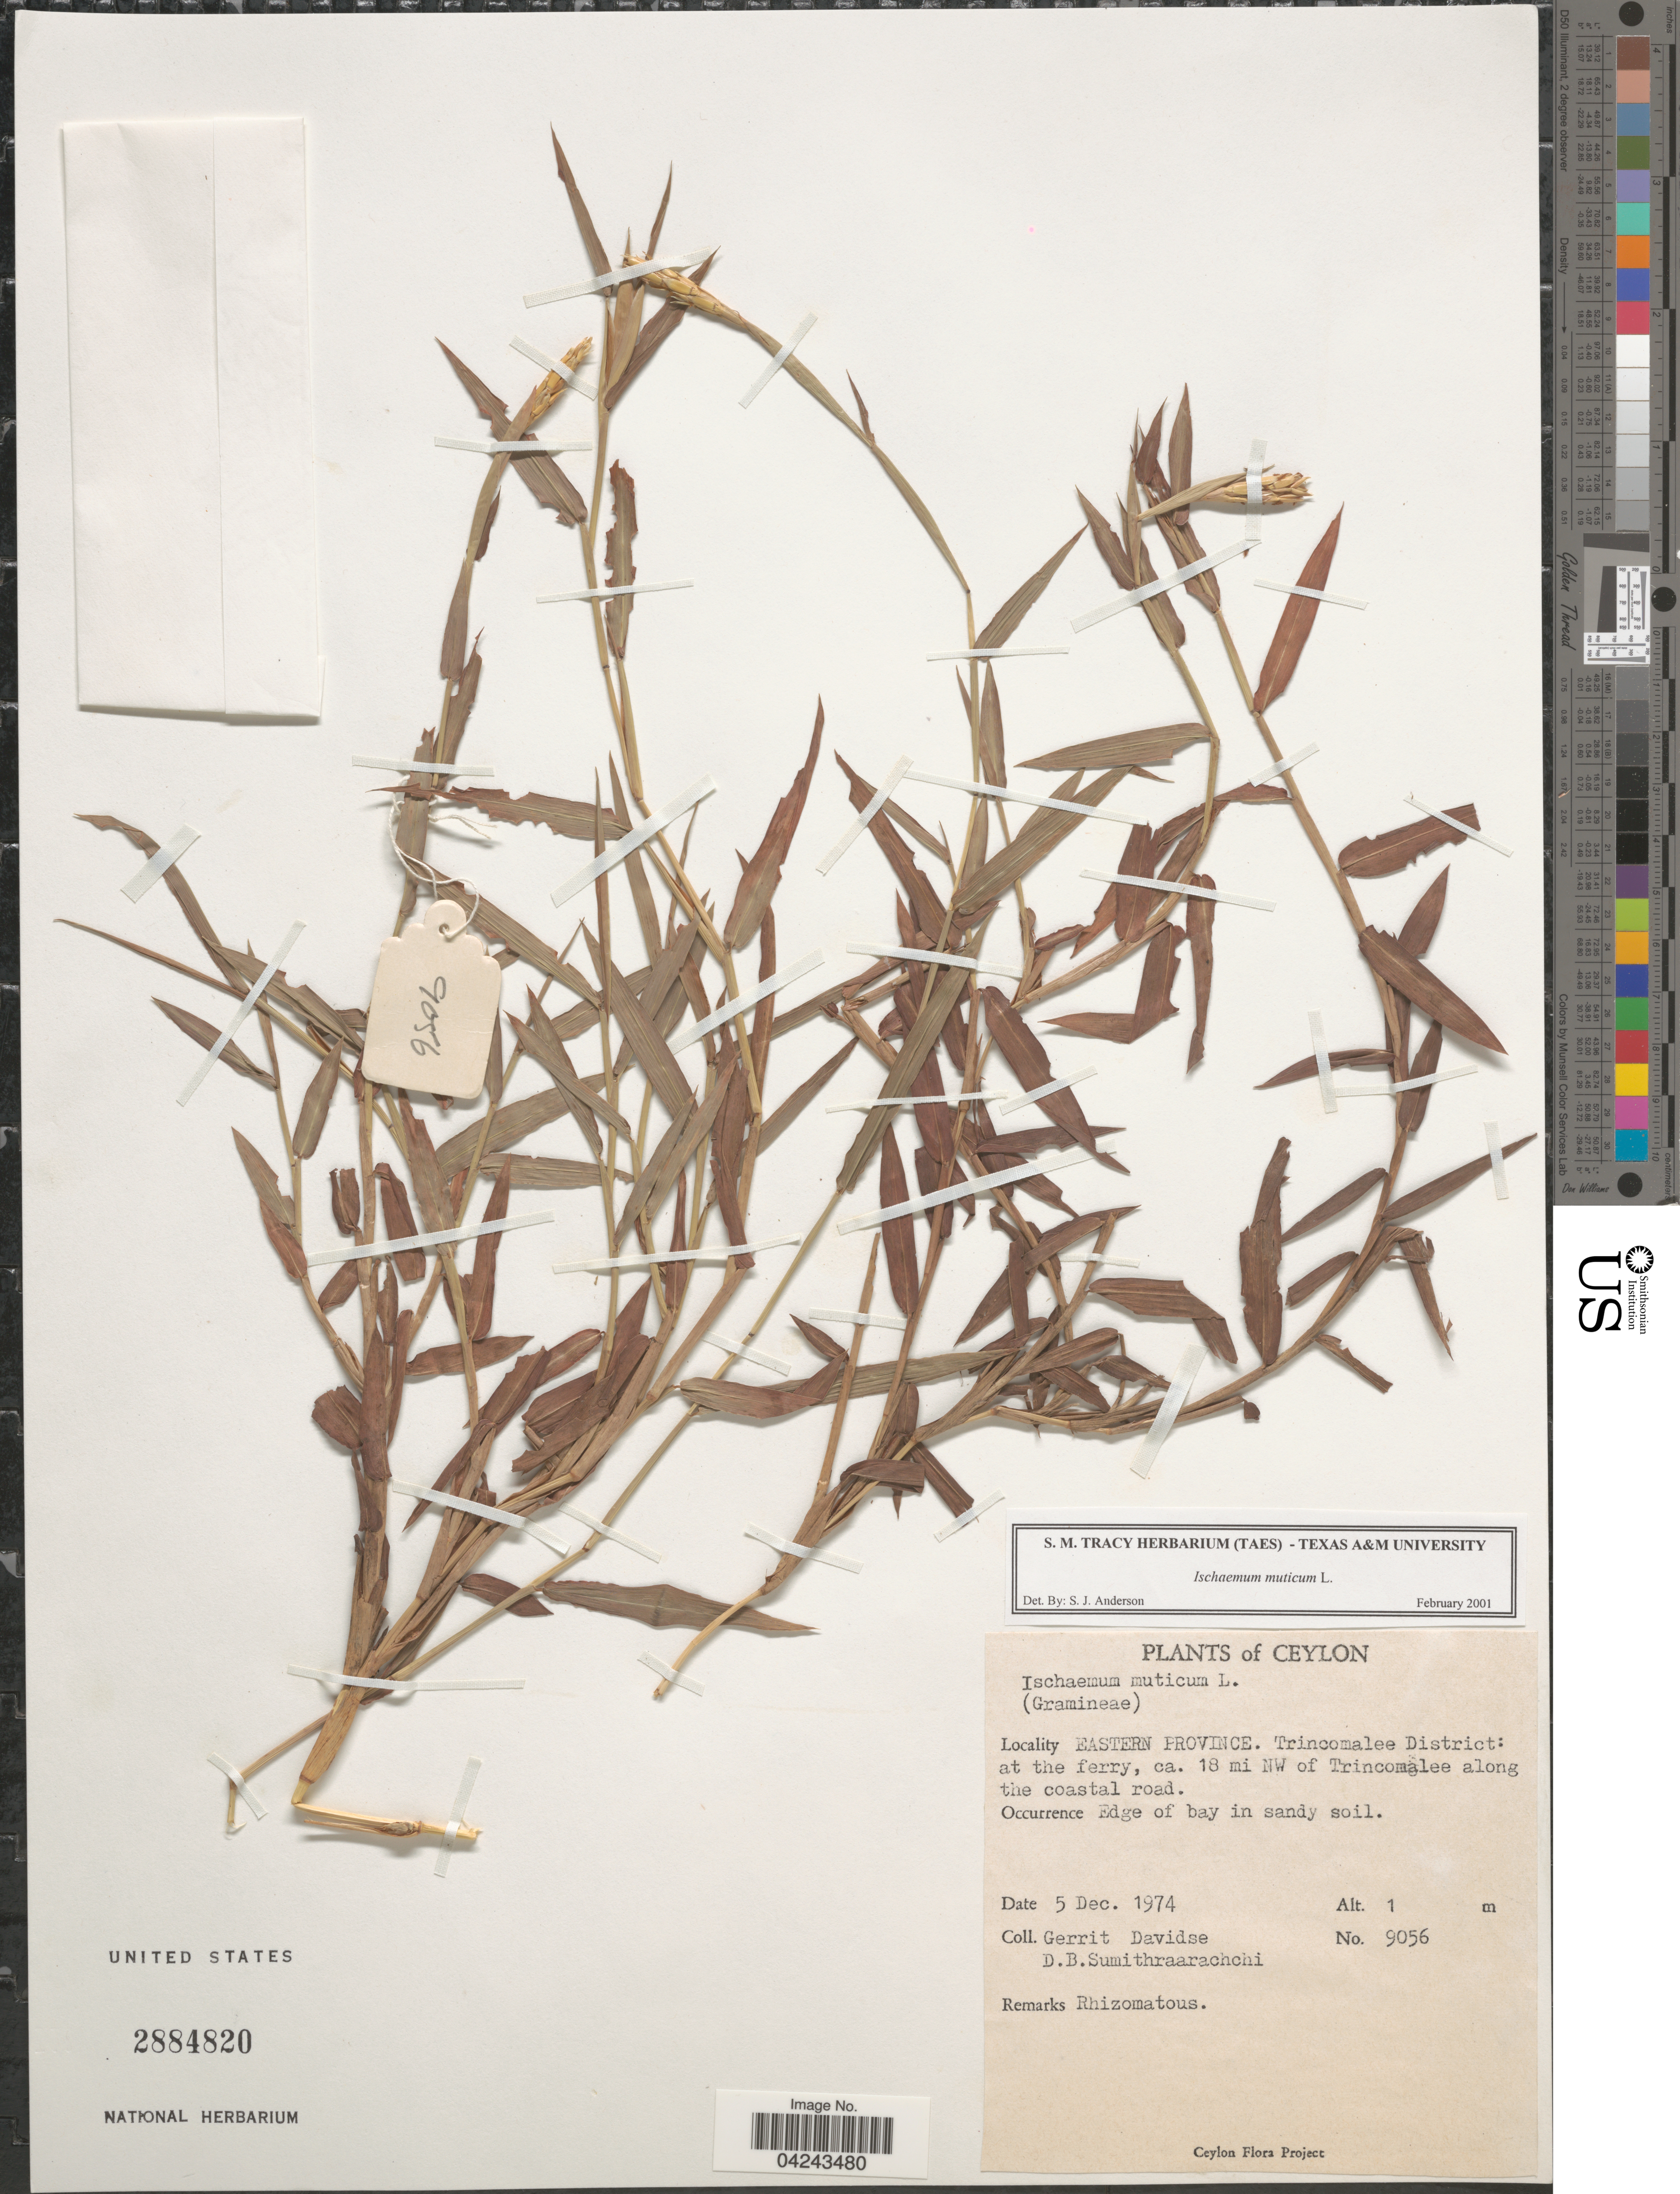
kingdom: Plantae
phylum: Tracheophyta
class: Liliopsida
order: Poales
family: Poaceae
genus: Ischaemum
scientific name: Ischaemum muticum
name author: L.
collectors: G. Davidse & D. B. Sumithraarachchi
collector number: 9056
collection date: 1974-12-05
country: Sri Lanka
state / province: Eastern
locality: Ceylon. Trincomalee District: at the ferry, ca. 18 mi NW of Trincomalee along the coastal road. Edge of bay in sandy soil.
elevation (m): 1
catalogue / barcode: US 2884820